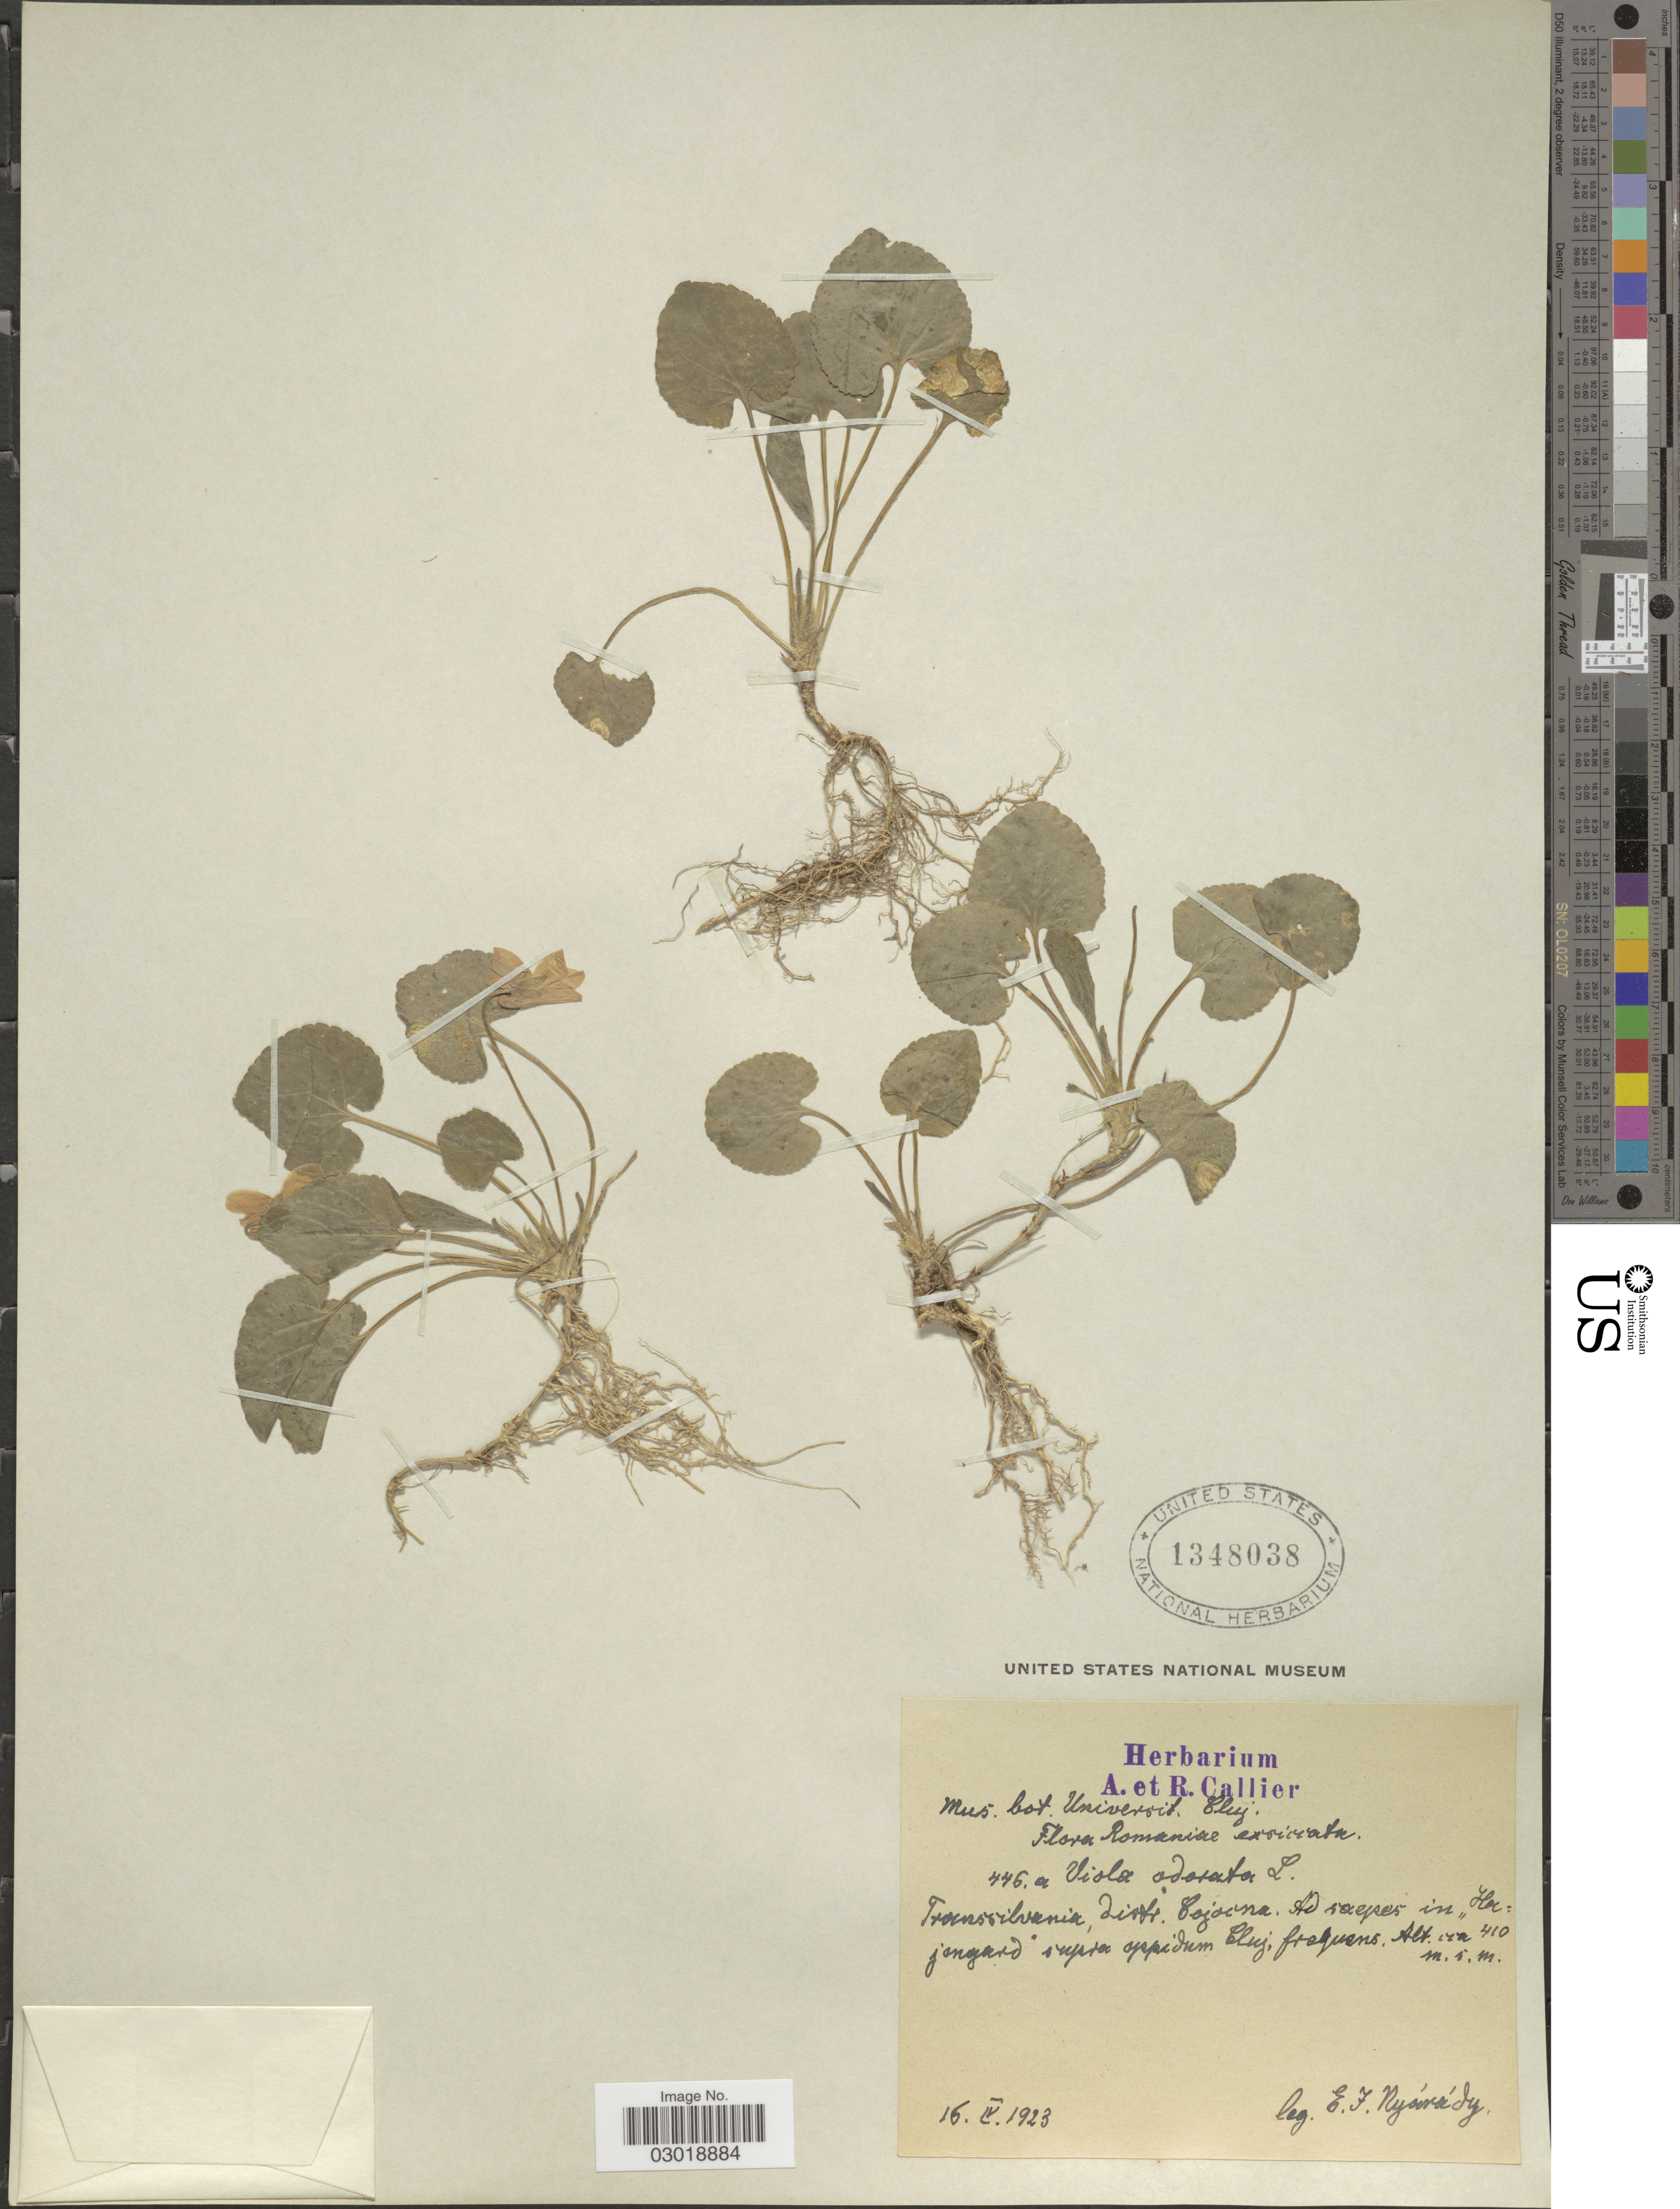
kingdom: Plantae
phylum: Tracheophyta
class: Magnoliopsida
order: Malpighiales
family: Violaceae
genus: Viola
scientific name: Viola odorata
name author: L.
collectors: E. Nyárády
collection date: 1923-04-16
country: Romania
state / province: Cluj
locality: Transsilvania, distr. Cojocna. Ad sayes [interpreted] in "Hajongard", supra oppidum Cluj.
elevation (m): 410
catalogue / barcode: US 1348038